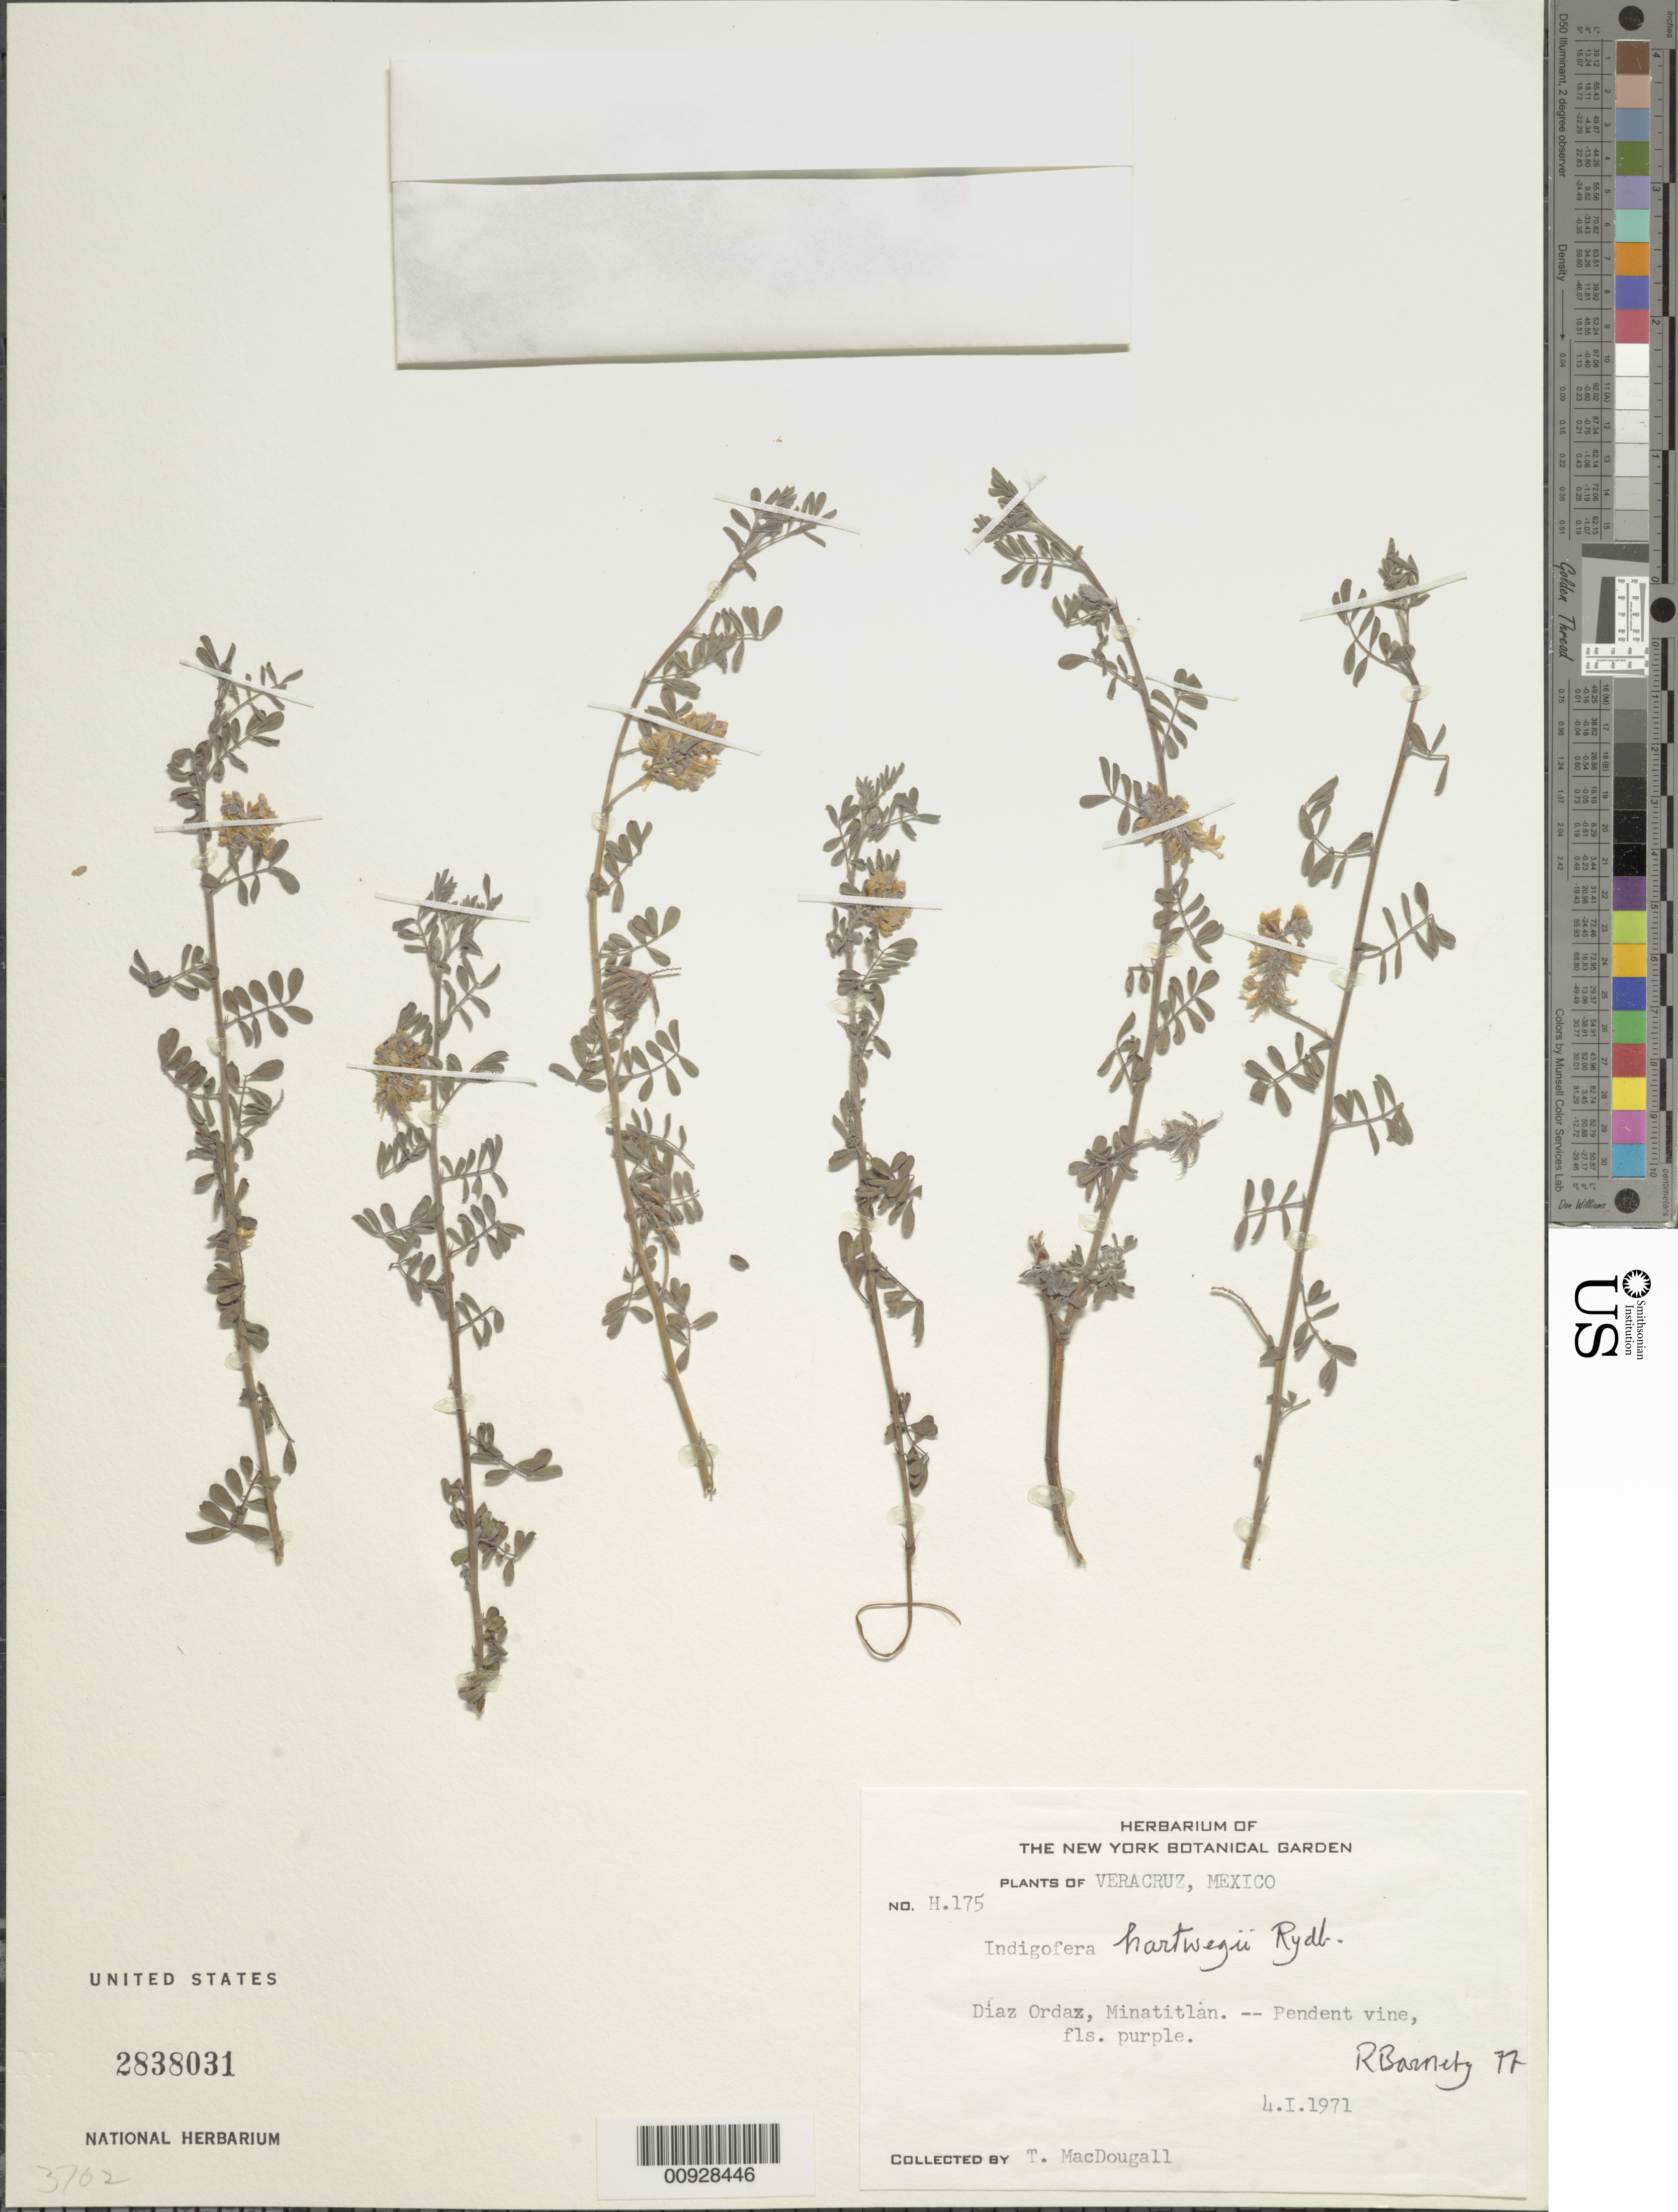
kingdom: Plantae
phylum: Tracheophyta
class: Magnoliopsida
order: Fabales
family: Fabaceae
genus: Indigofera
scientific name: Indigofera hartwegii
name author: Rydb.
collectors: T. Macdougall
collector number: H.175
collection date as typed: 04 Jan 1971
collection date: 1971-01-04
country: Mexico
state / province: Veracruz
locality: Díaz Ordaz, Minatitlán.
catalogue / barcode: US 2838031